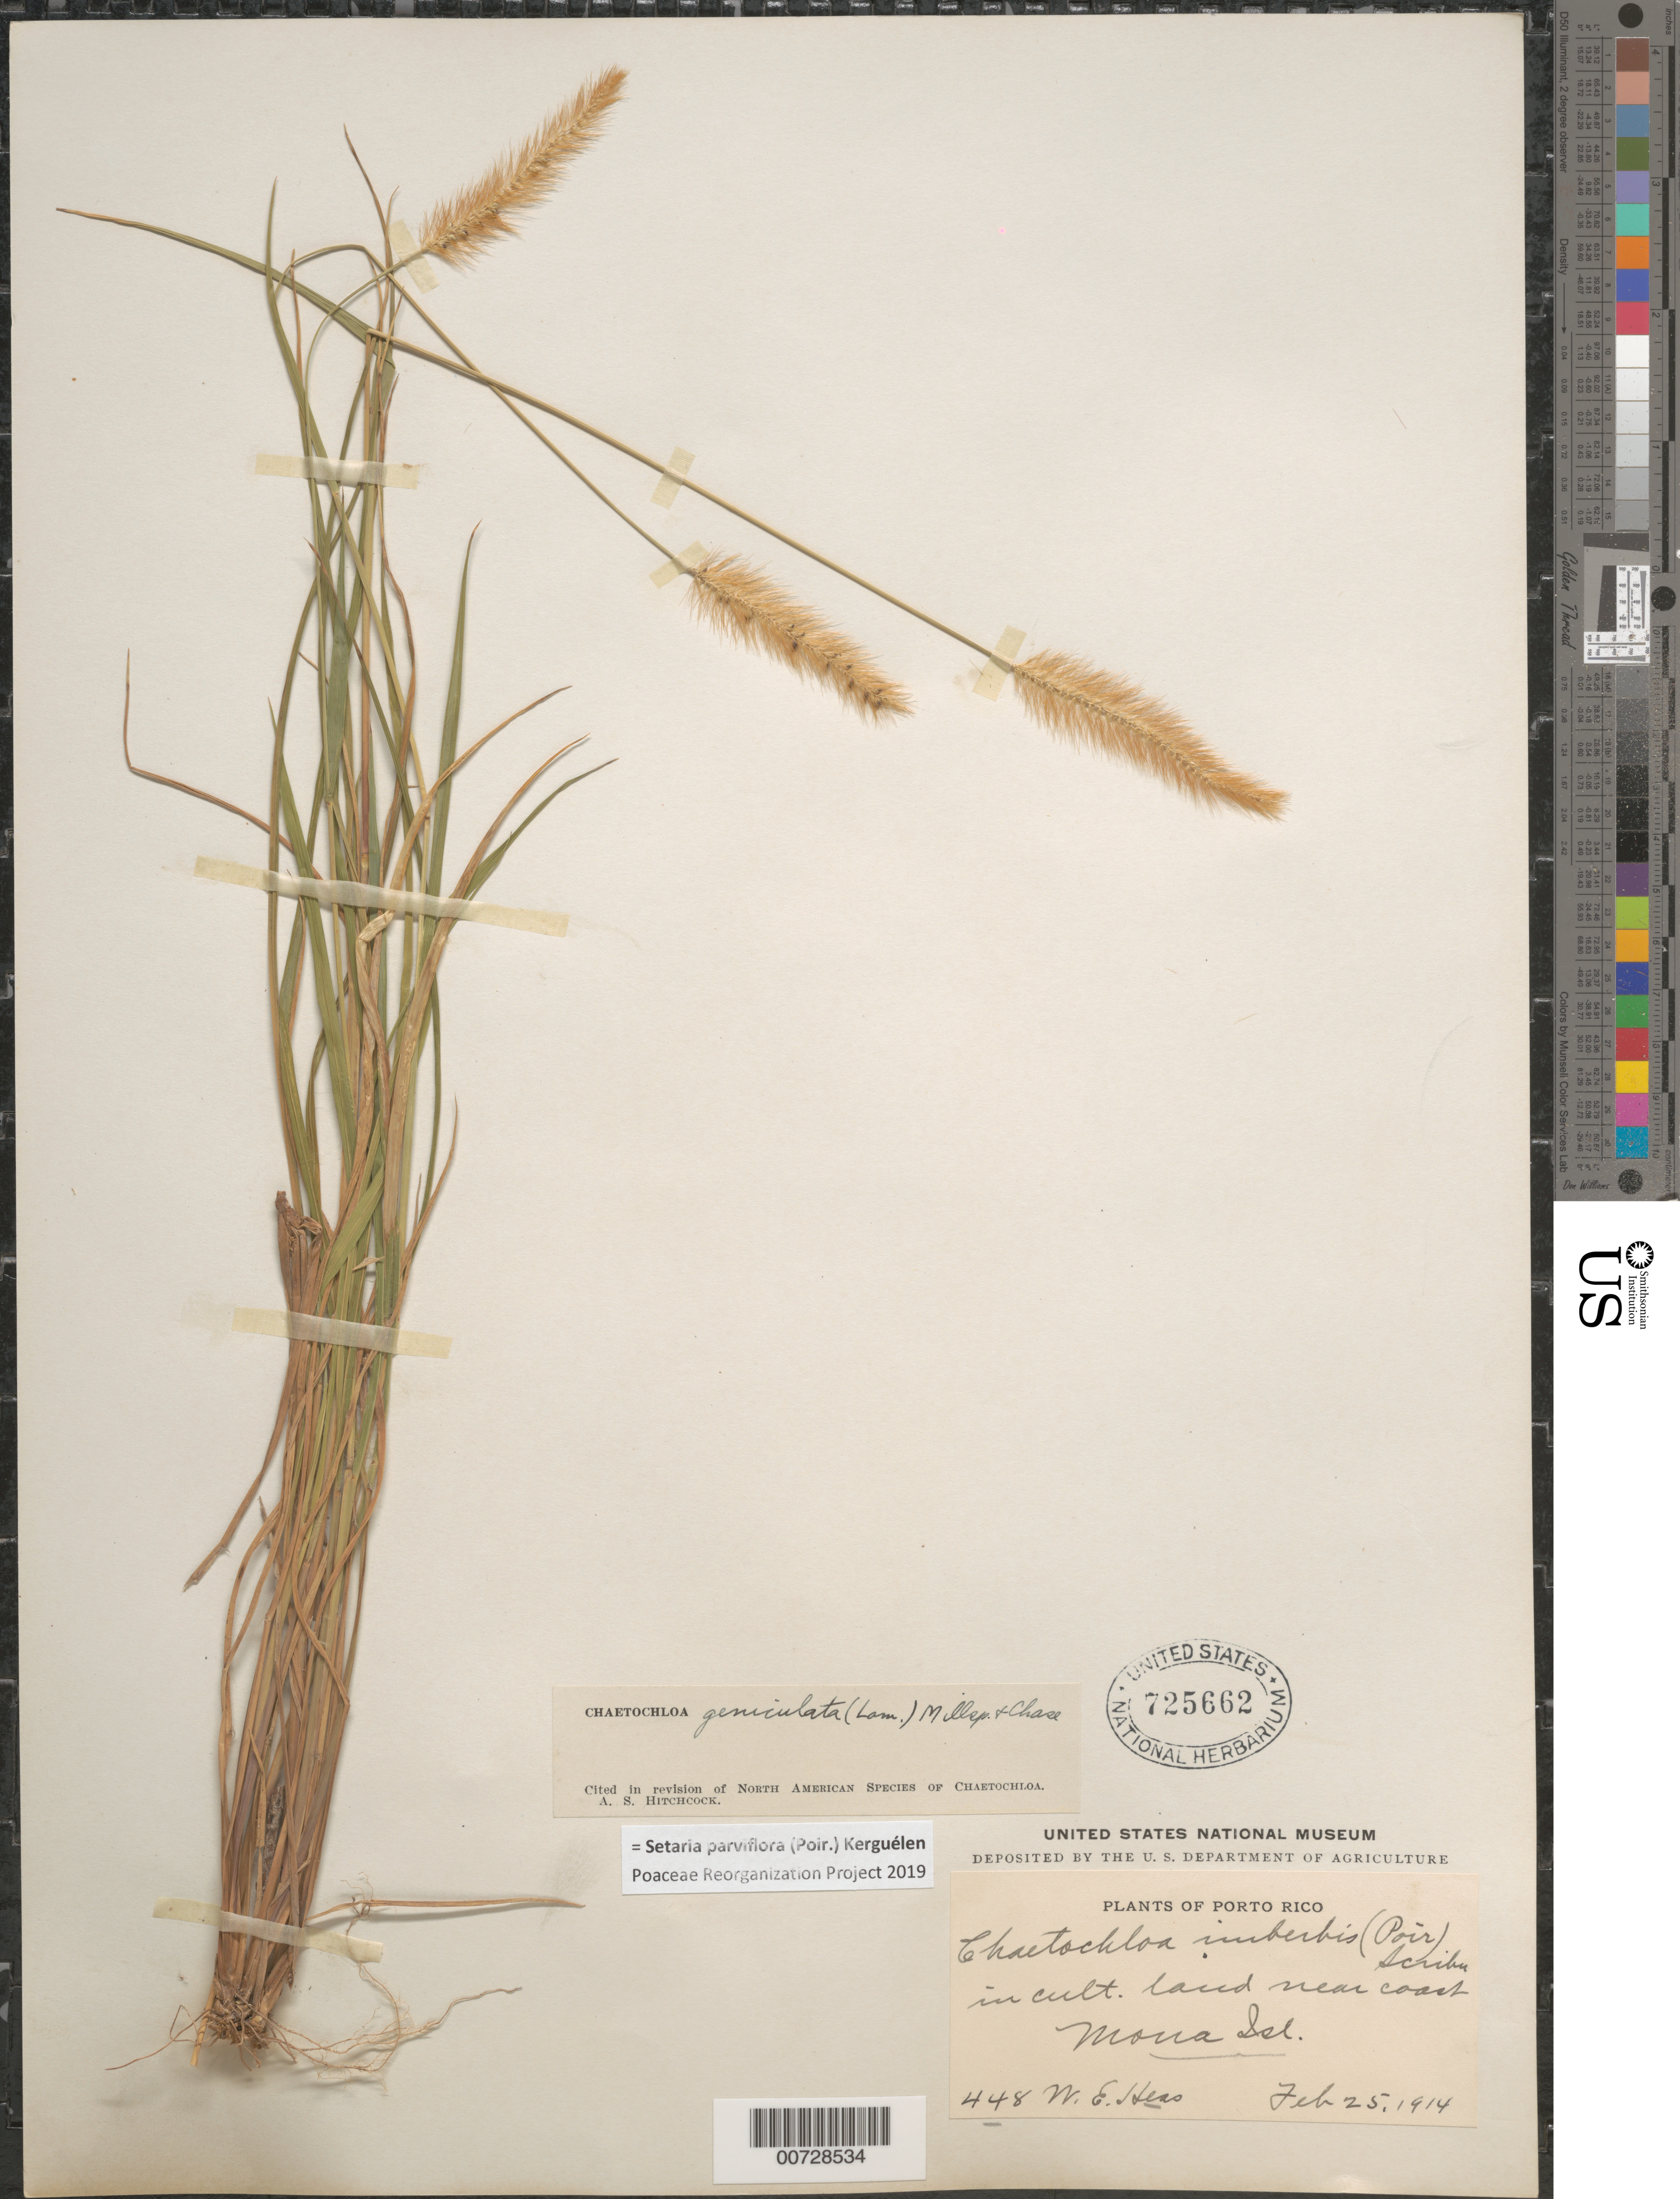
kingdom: Plantae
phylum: Tracheophyta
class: Liliopsida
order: Poales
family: Poaceae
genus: Setaria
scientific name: Setaria parviflora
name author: (Poir.) Kerguélen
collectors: W. Hess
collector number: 448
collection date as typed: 25 Feb 1914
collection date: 1914-02-25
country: Puerto Rico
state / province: Mayaguëz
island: Mona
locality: Mona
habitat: Cultivated land near coast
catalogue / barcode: US 725662